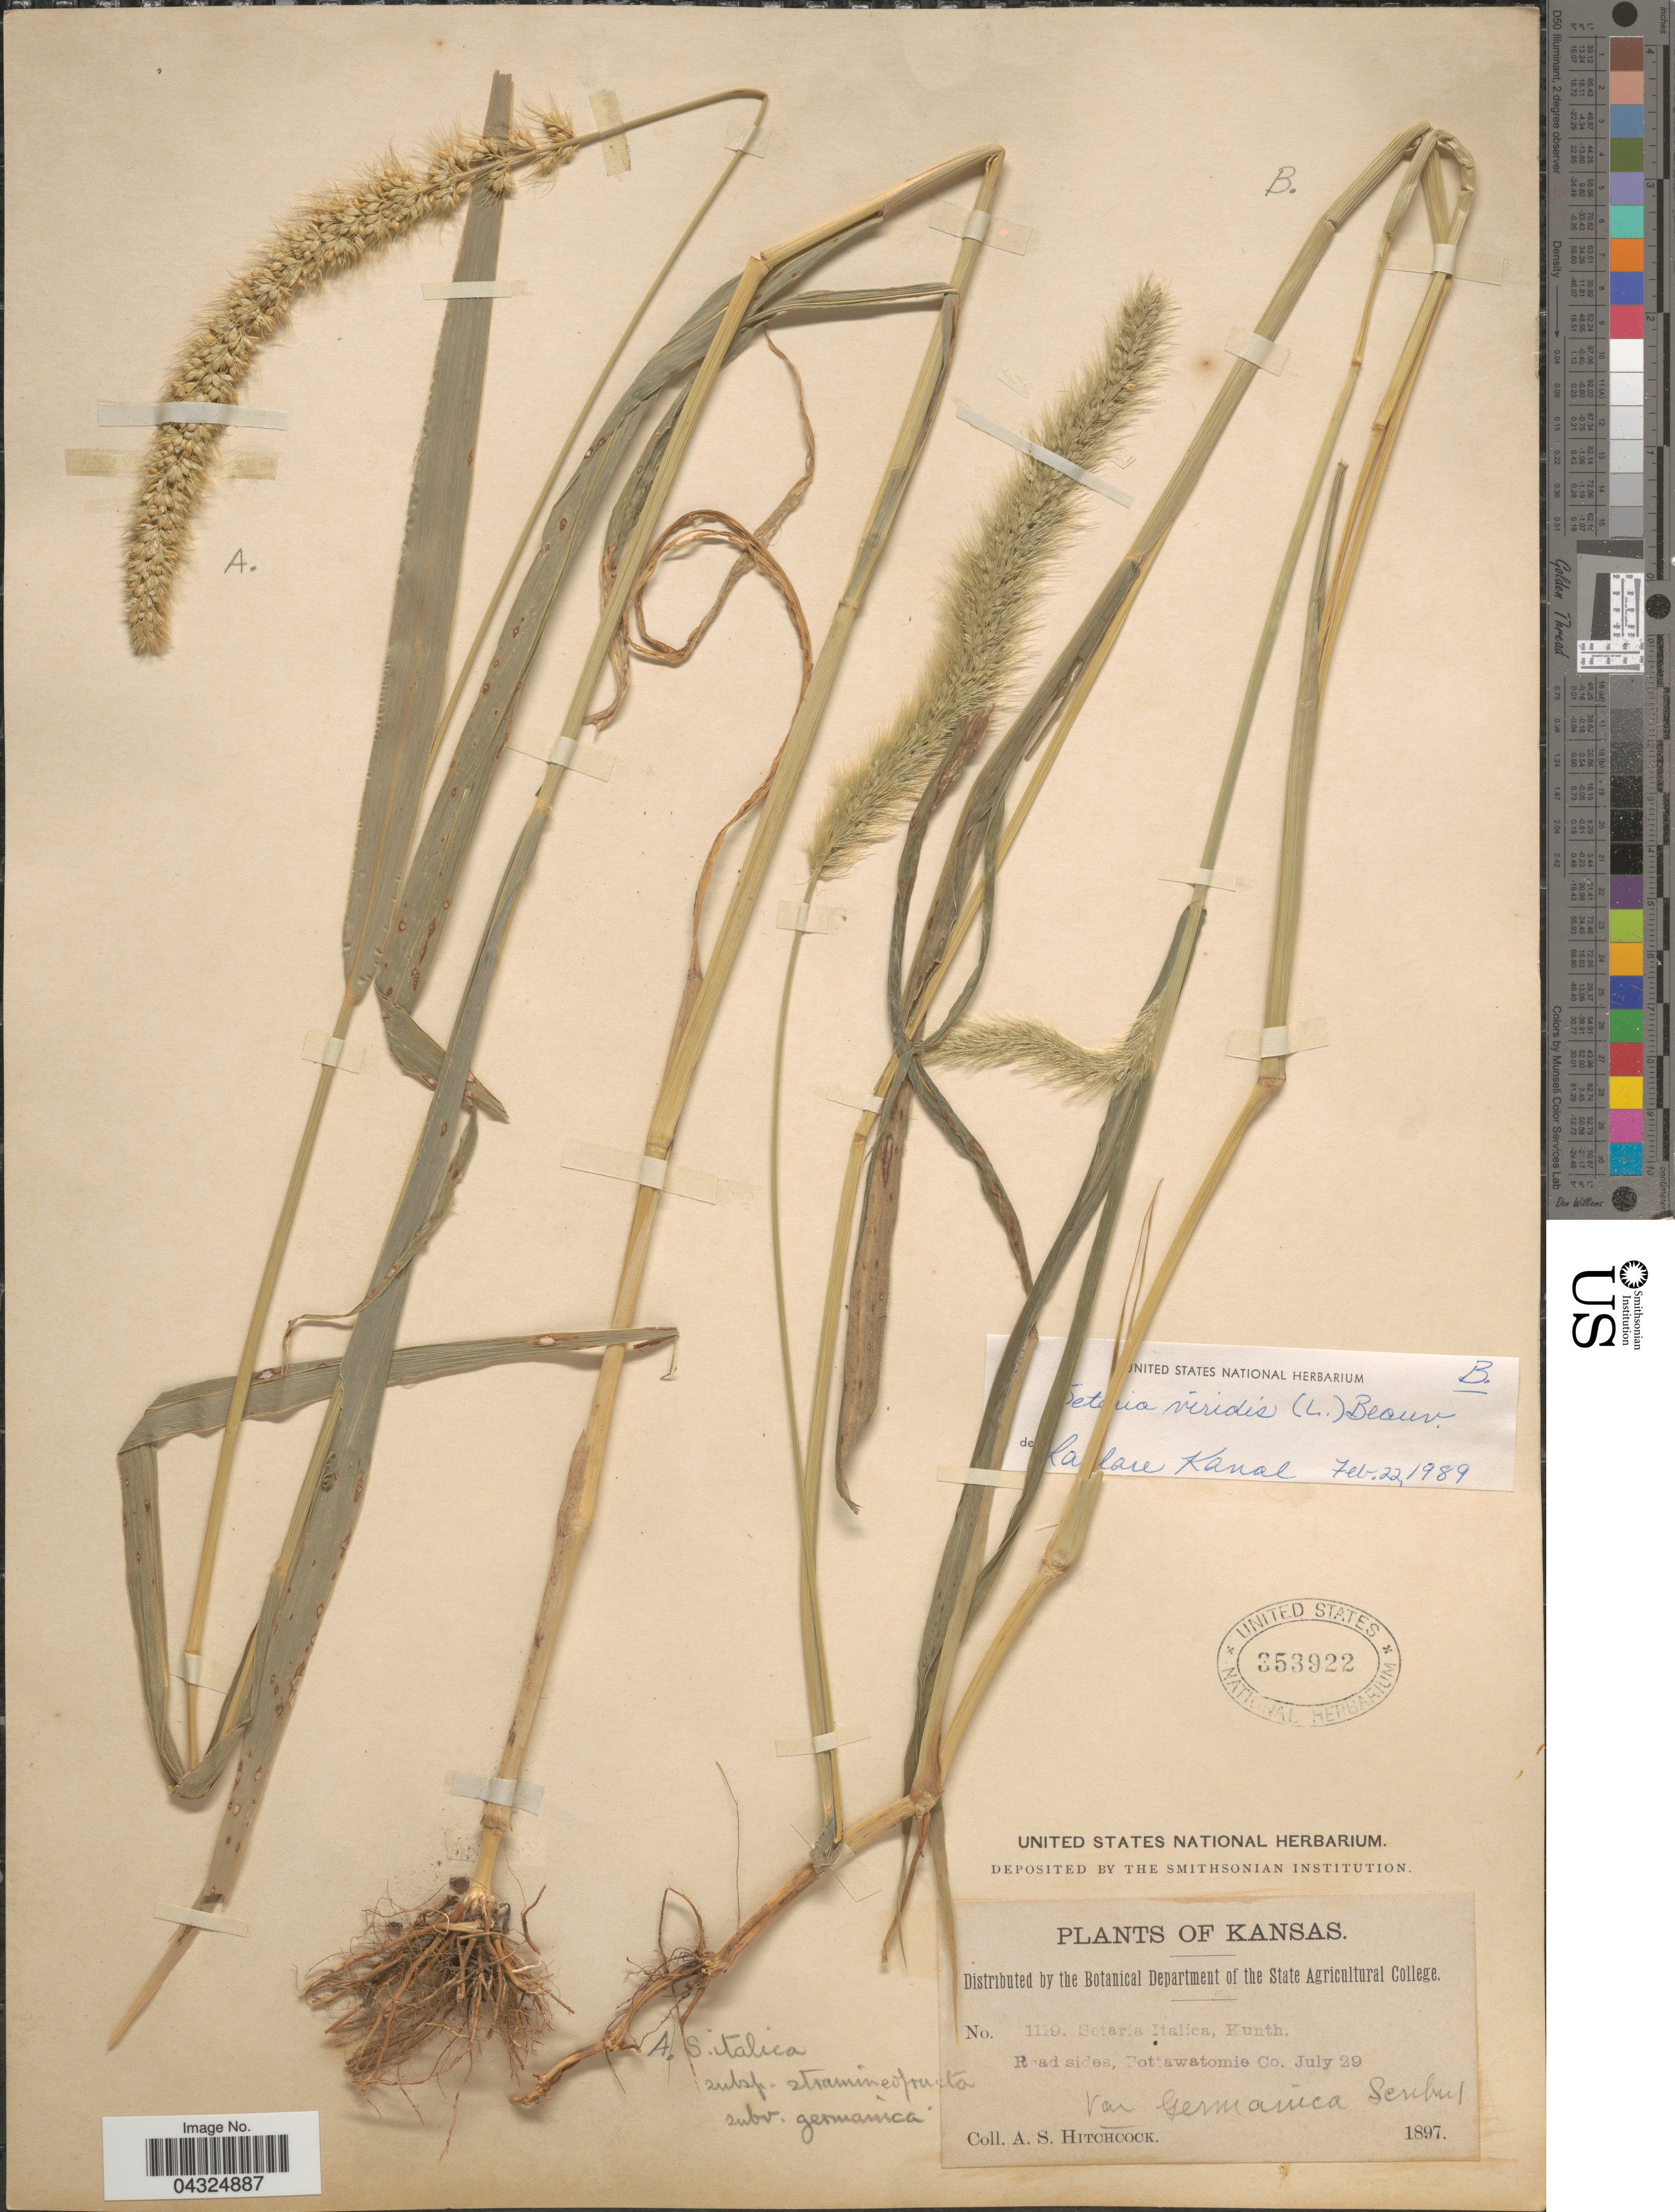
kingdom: Plantae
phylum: Tracheophyta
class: Liliopsida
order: Poales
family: Poaceae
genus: Setaria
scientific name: Setaria italica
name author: (L.) P. Beauv.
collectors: A. S. Hitchcock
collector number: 1119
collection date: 1897-07-29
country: United States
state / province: Kansas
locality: Roadsides, Pottawatomie Co.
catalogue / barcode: US 353922